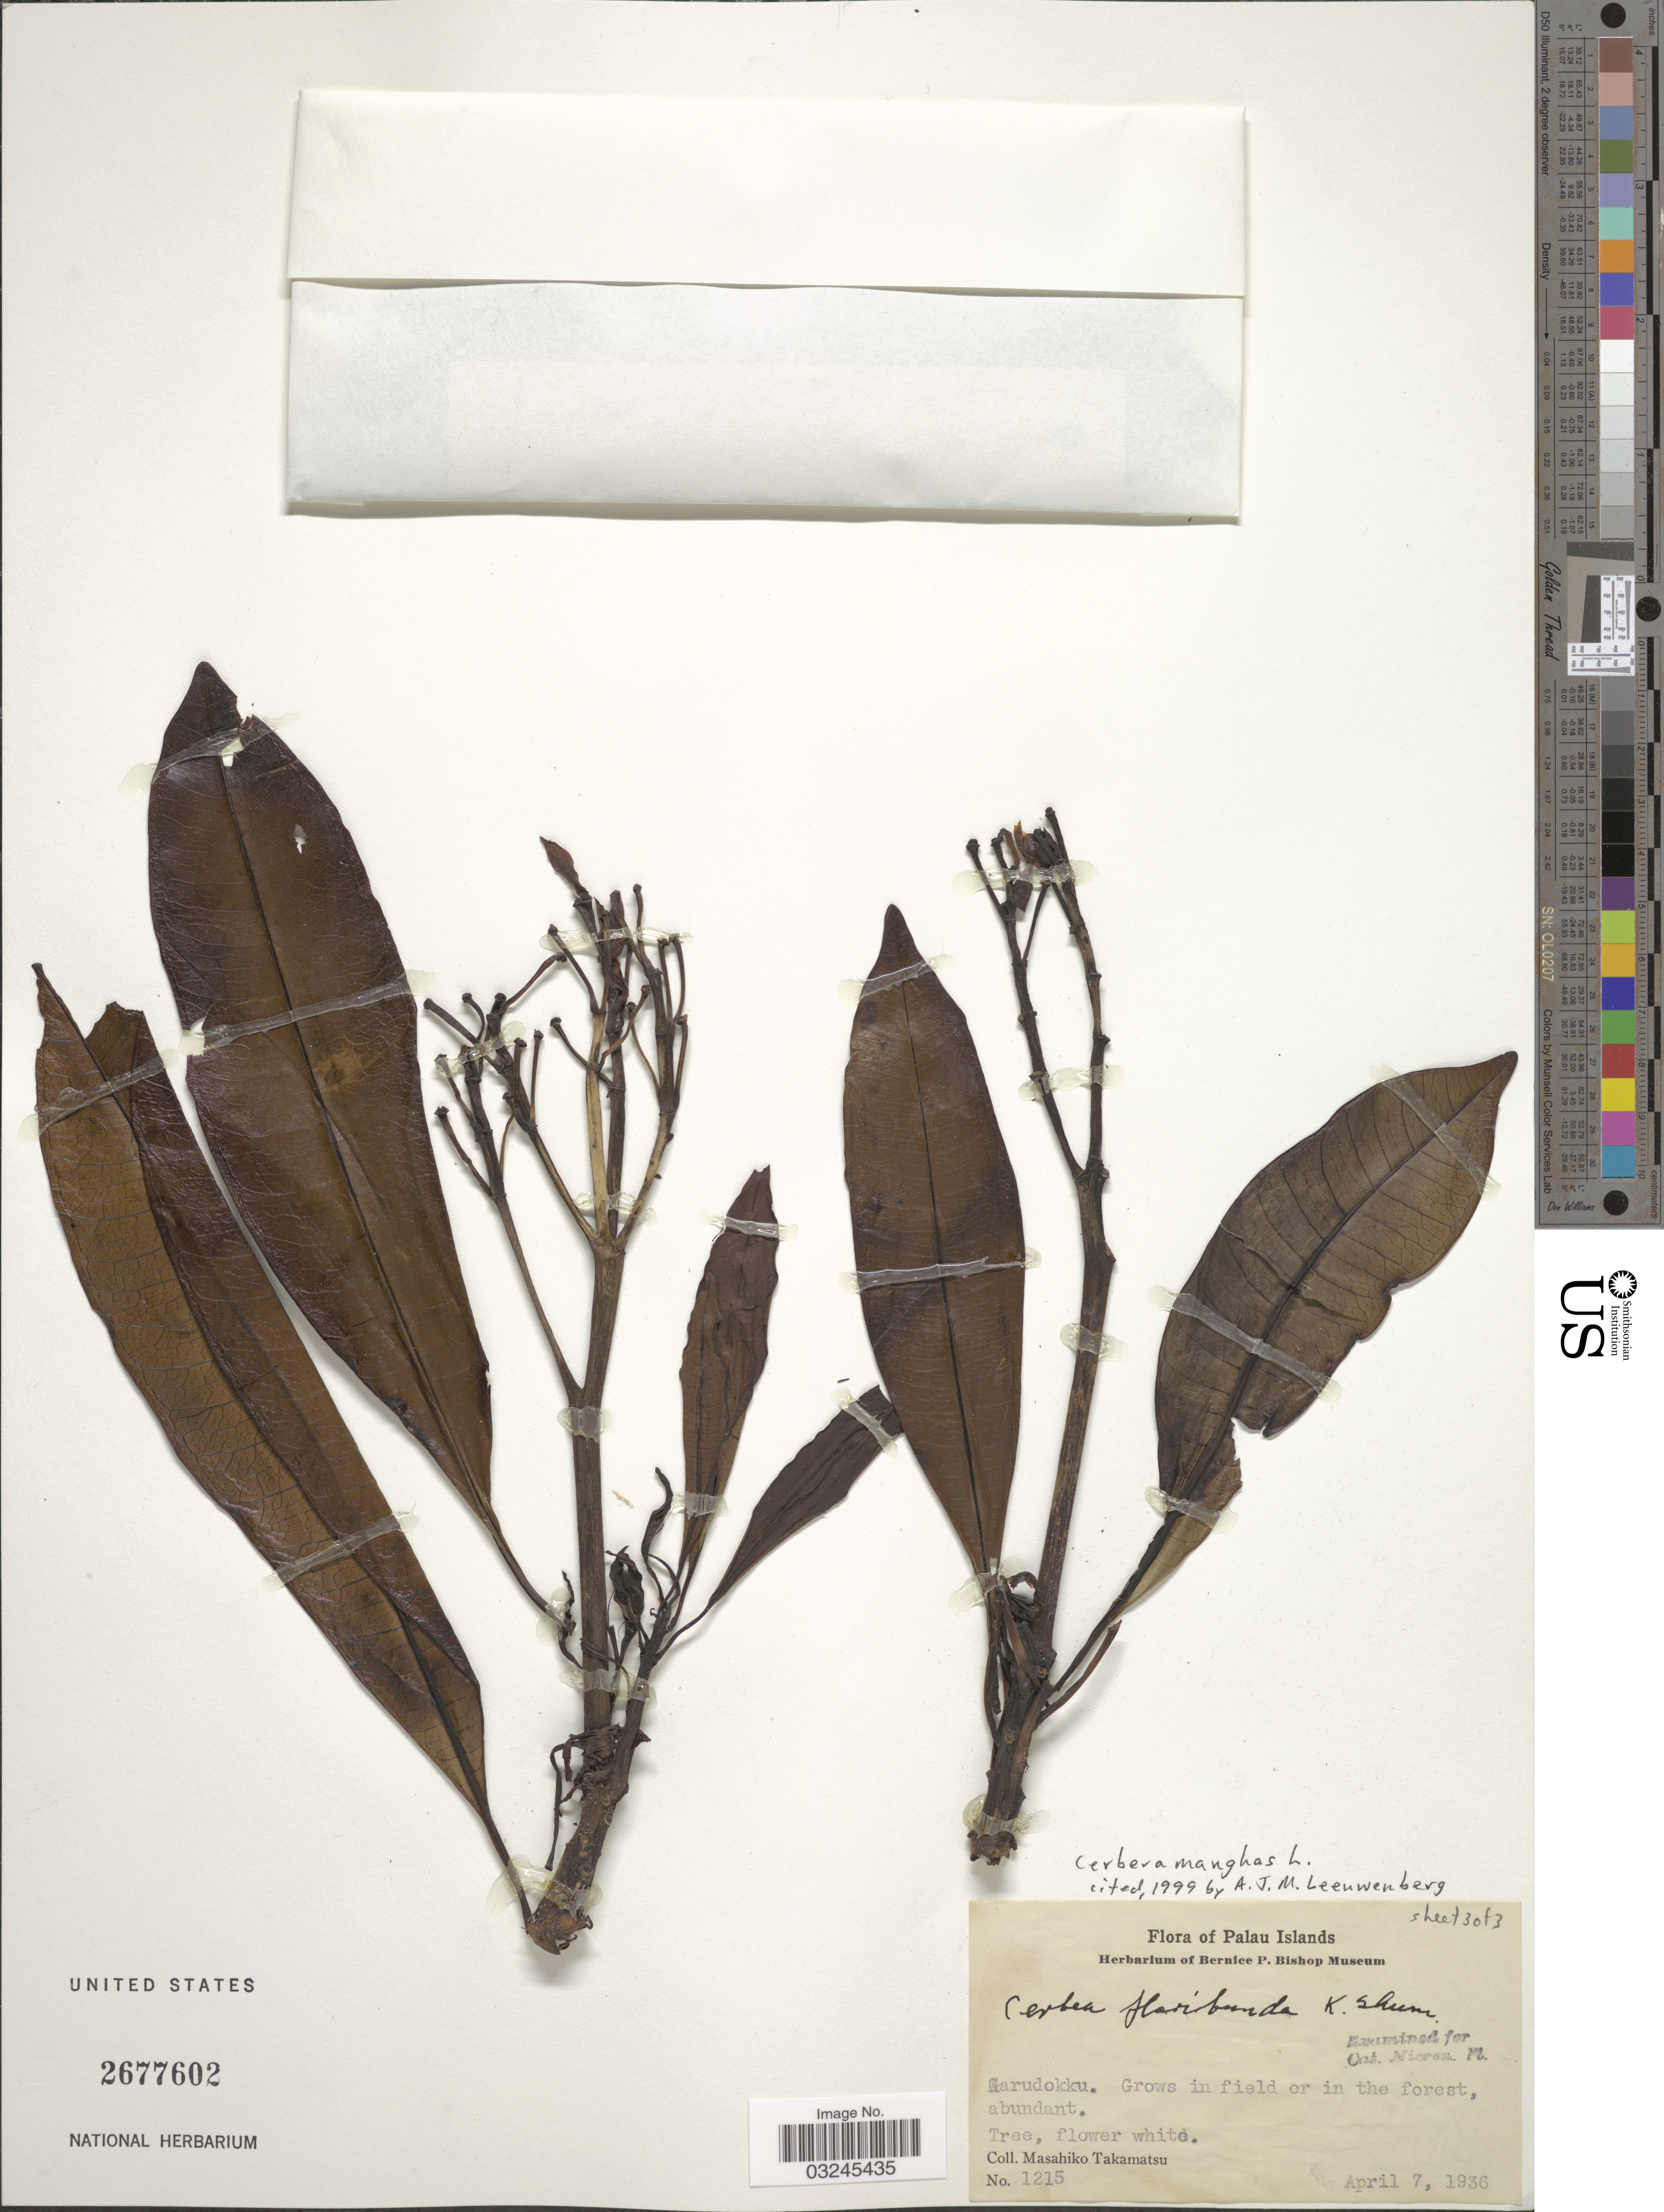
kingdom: Plantae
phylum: Tracheophyta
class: Magnoliopsida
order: Gentianales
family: Apocynaceae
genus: Cerbera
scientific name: Cerbera manghas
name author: L.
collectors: M. Takamatsu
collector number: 1215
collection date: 1936-04-07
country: Palau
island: Babeldaob [Babelthuap]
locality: Palau Islands. Garudokku.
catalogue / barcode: US 2677602